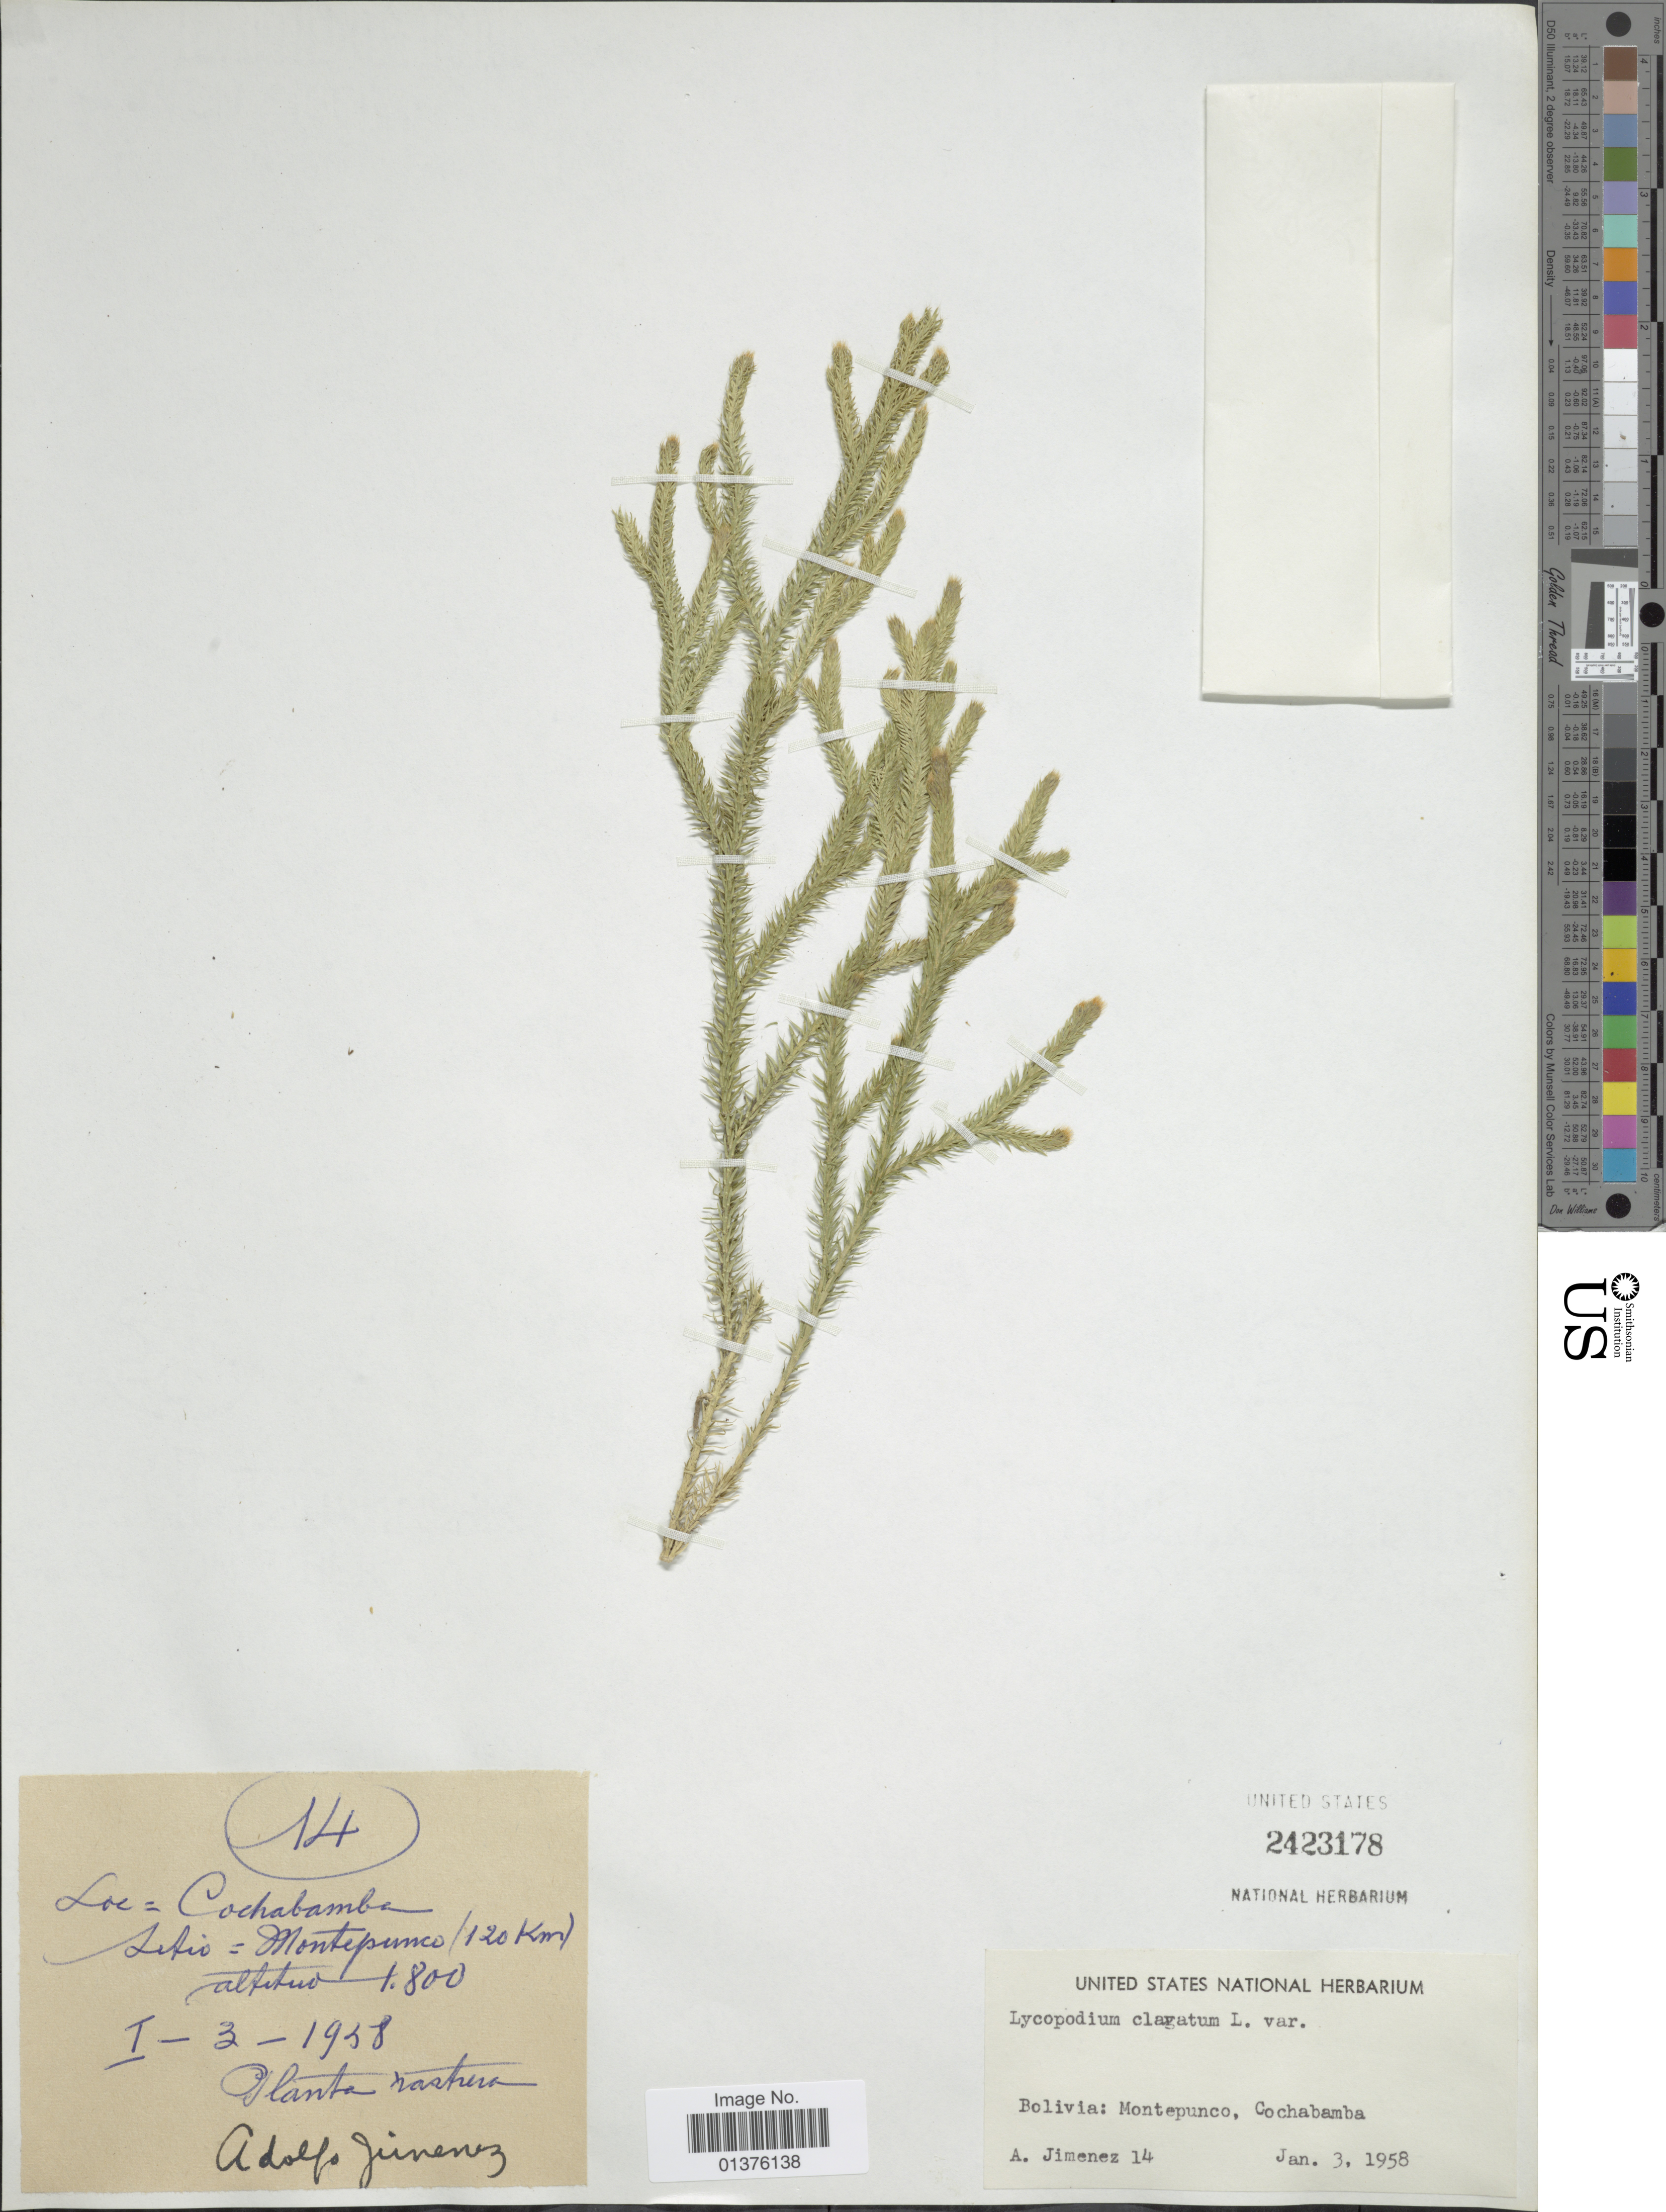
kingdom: Plantae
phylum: Tracheophyta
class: Lycopodiopsida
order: Lycopodiales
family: Lycopodiaceae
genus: Lycopodium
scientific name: Lycopodium clavatum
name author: L.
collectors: A. Jiminez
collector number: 14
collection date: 1958-01-03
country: Bolivia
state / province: Cochabamba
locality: Montepunco(120km)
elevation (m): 1800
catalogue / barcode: US 2423178